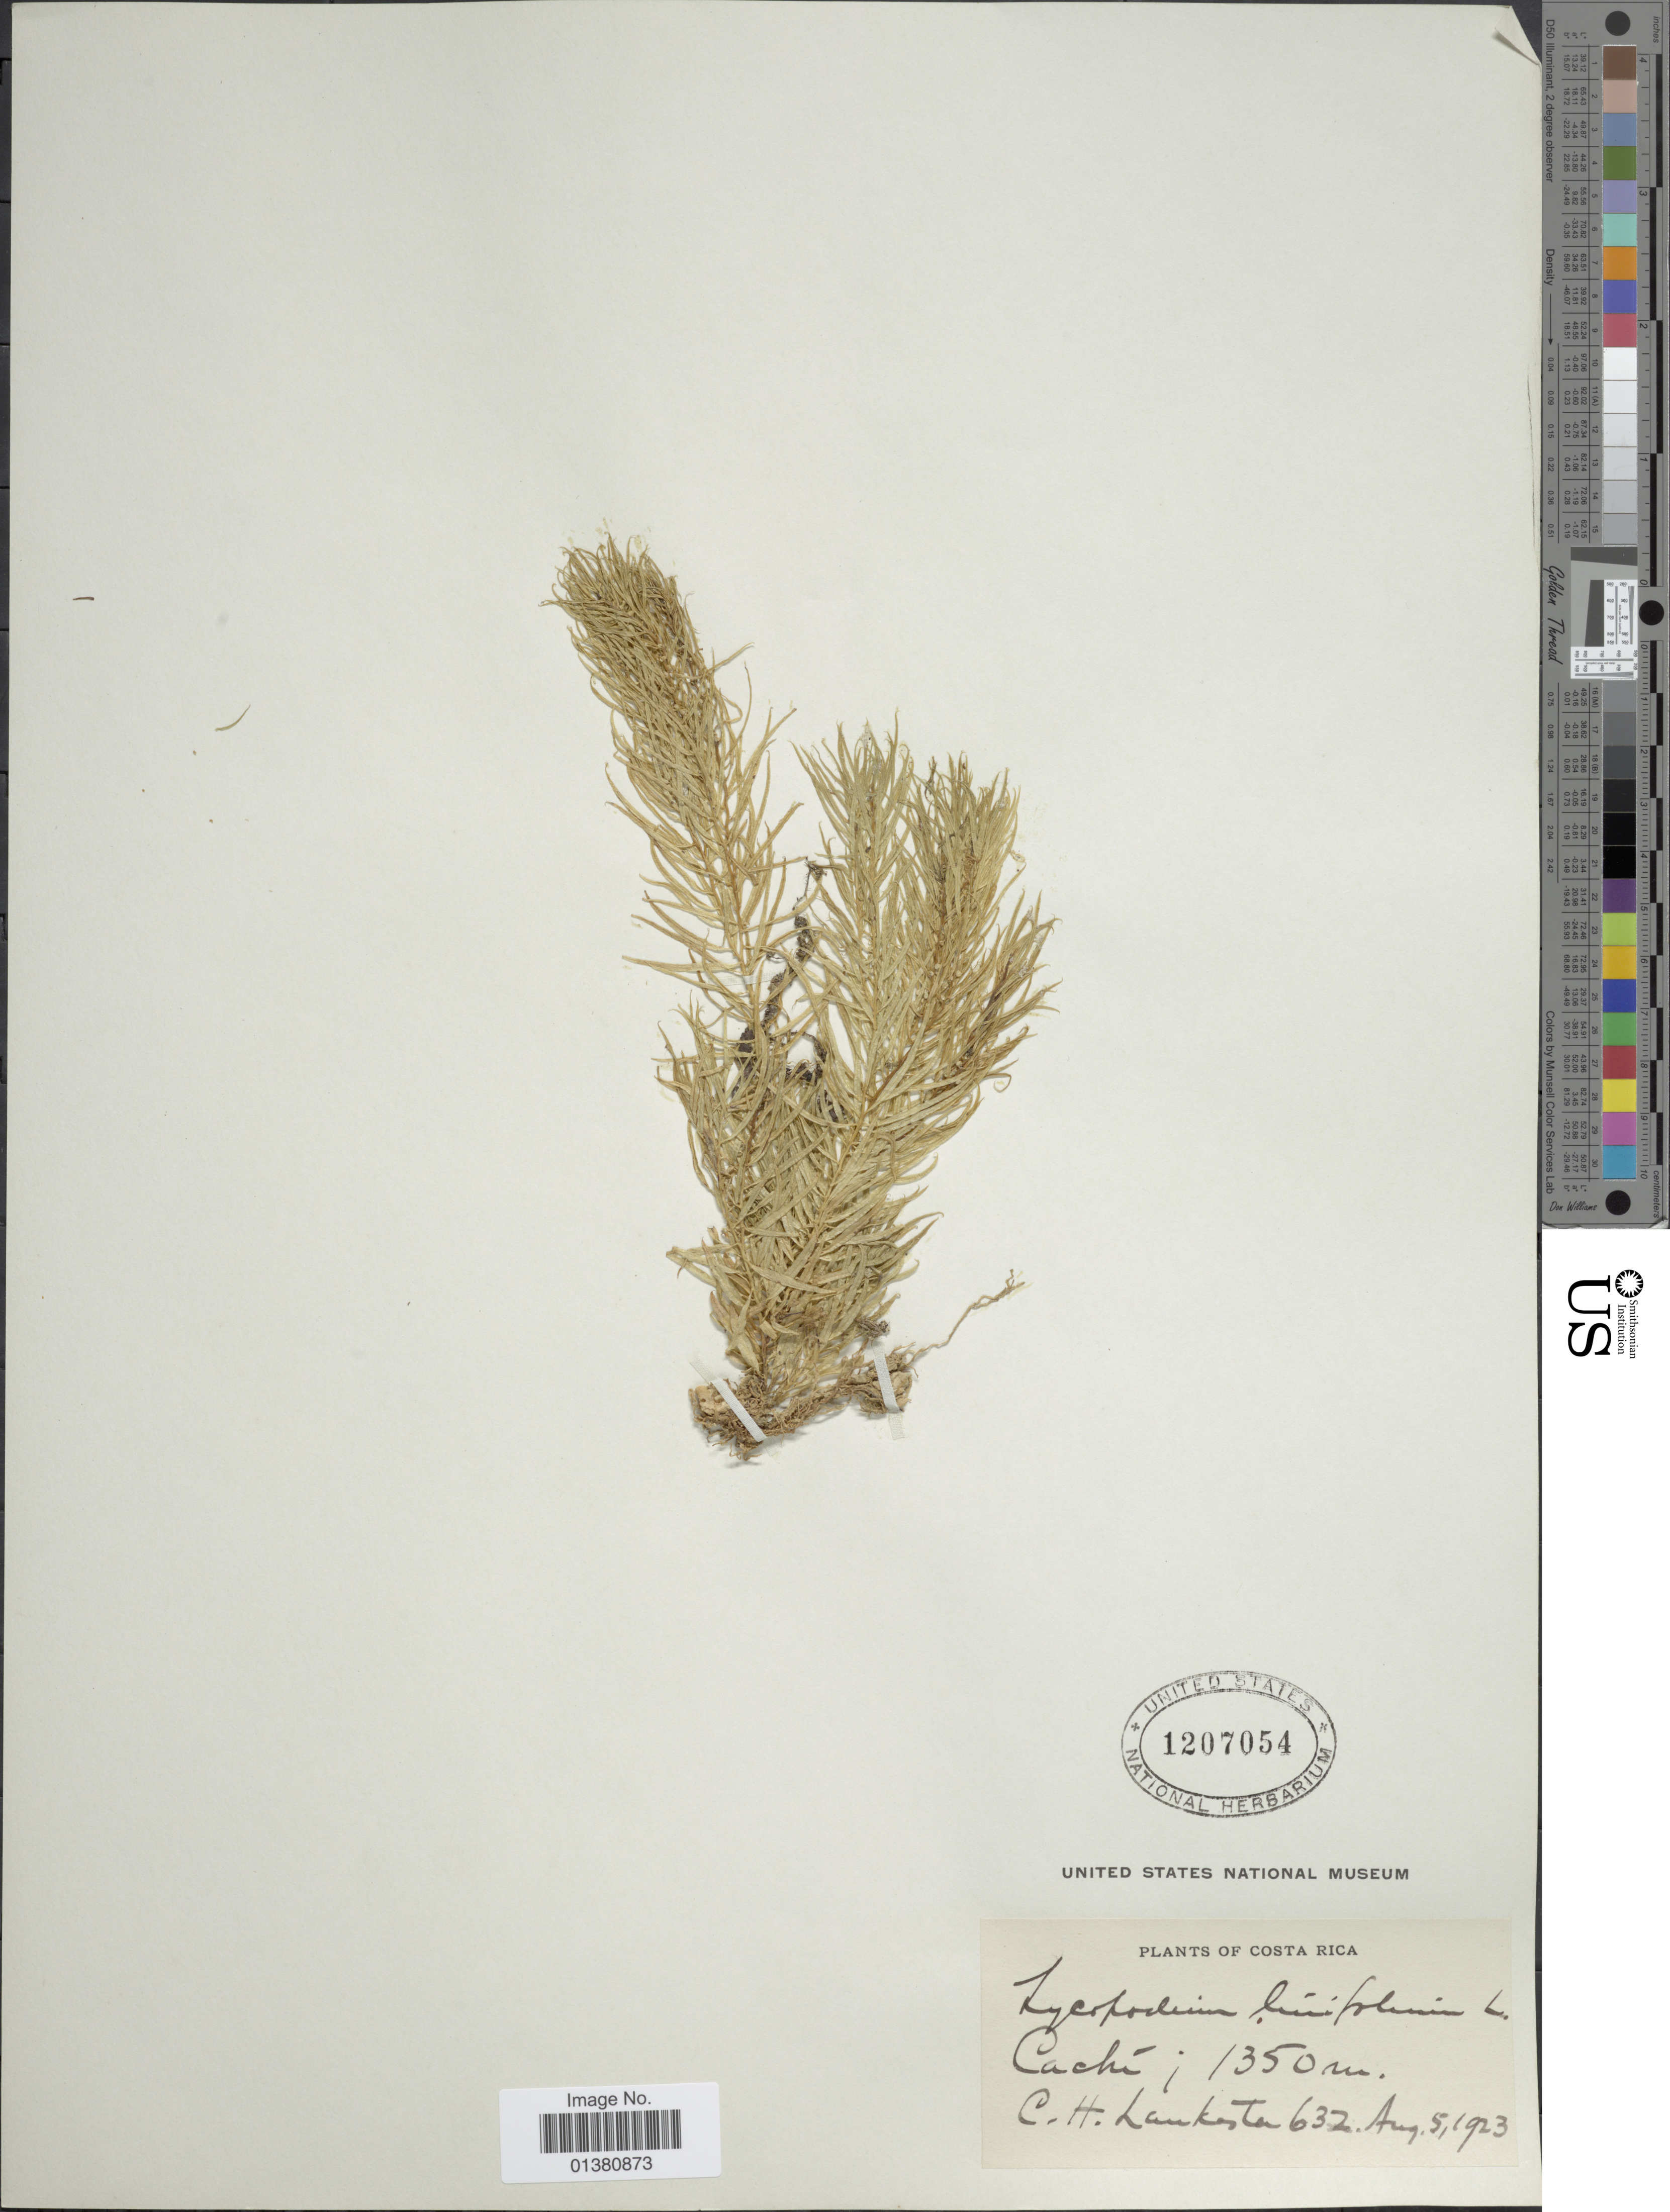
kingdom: Plantae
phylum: Tracheophyta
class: Lycopodiopsida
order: Lycopodiales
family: Lycopodiaceae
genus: Phlegmariurus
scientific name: Phlegmariurus linifolius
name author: (L.) B. Øllg.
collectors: C. H. Lankester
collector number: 632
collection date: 1923-08-05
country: Costa Rica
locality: Cachí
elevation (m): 1350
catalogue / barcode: US 1207054